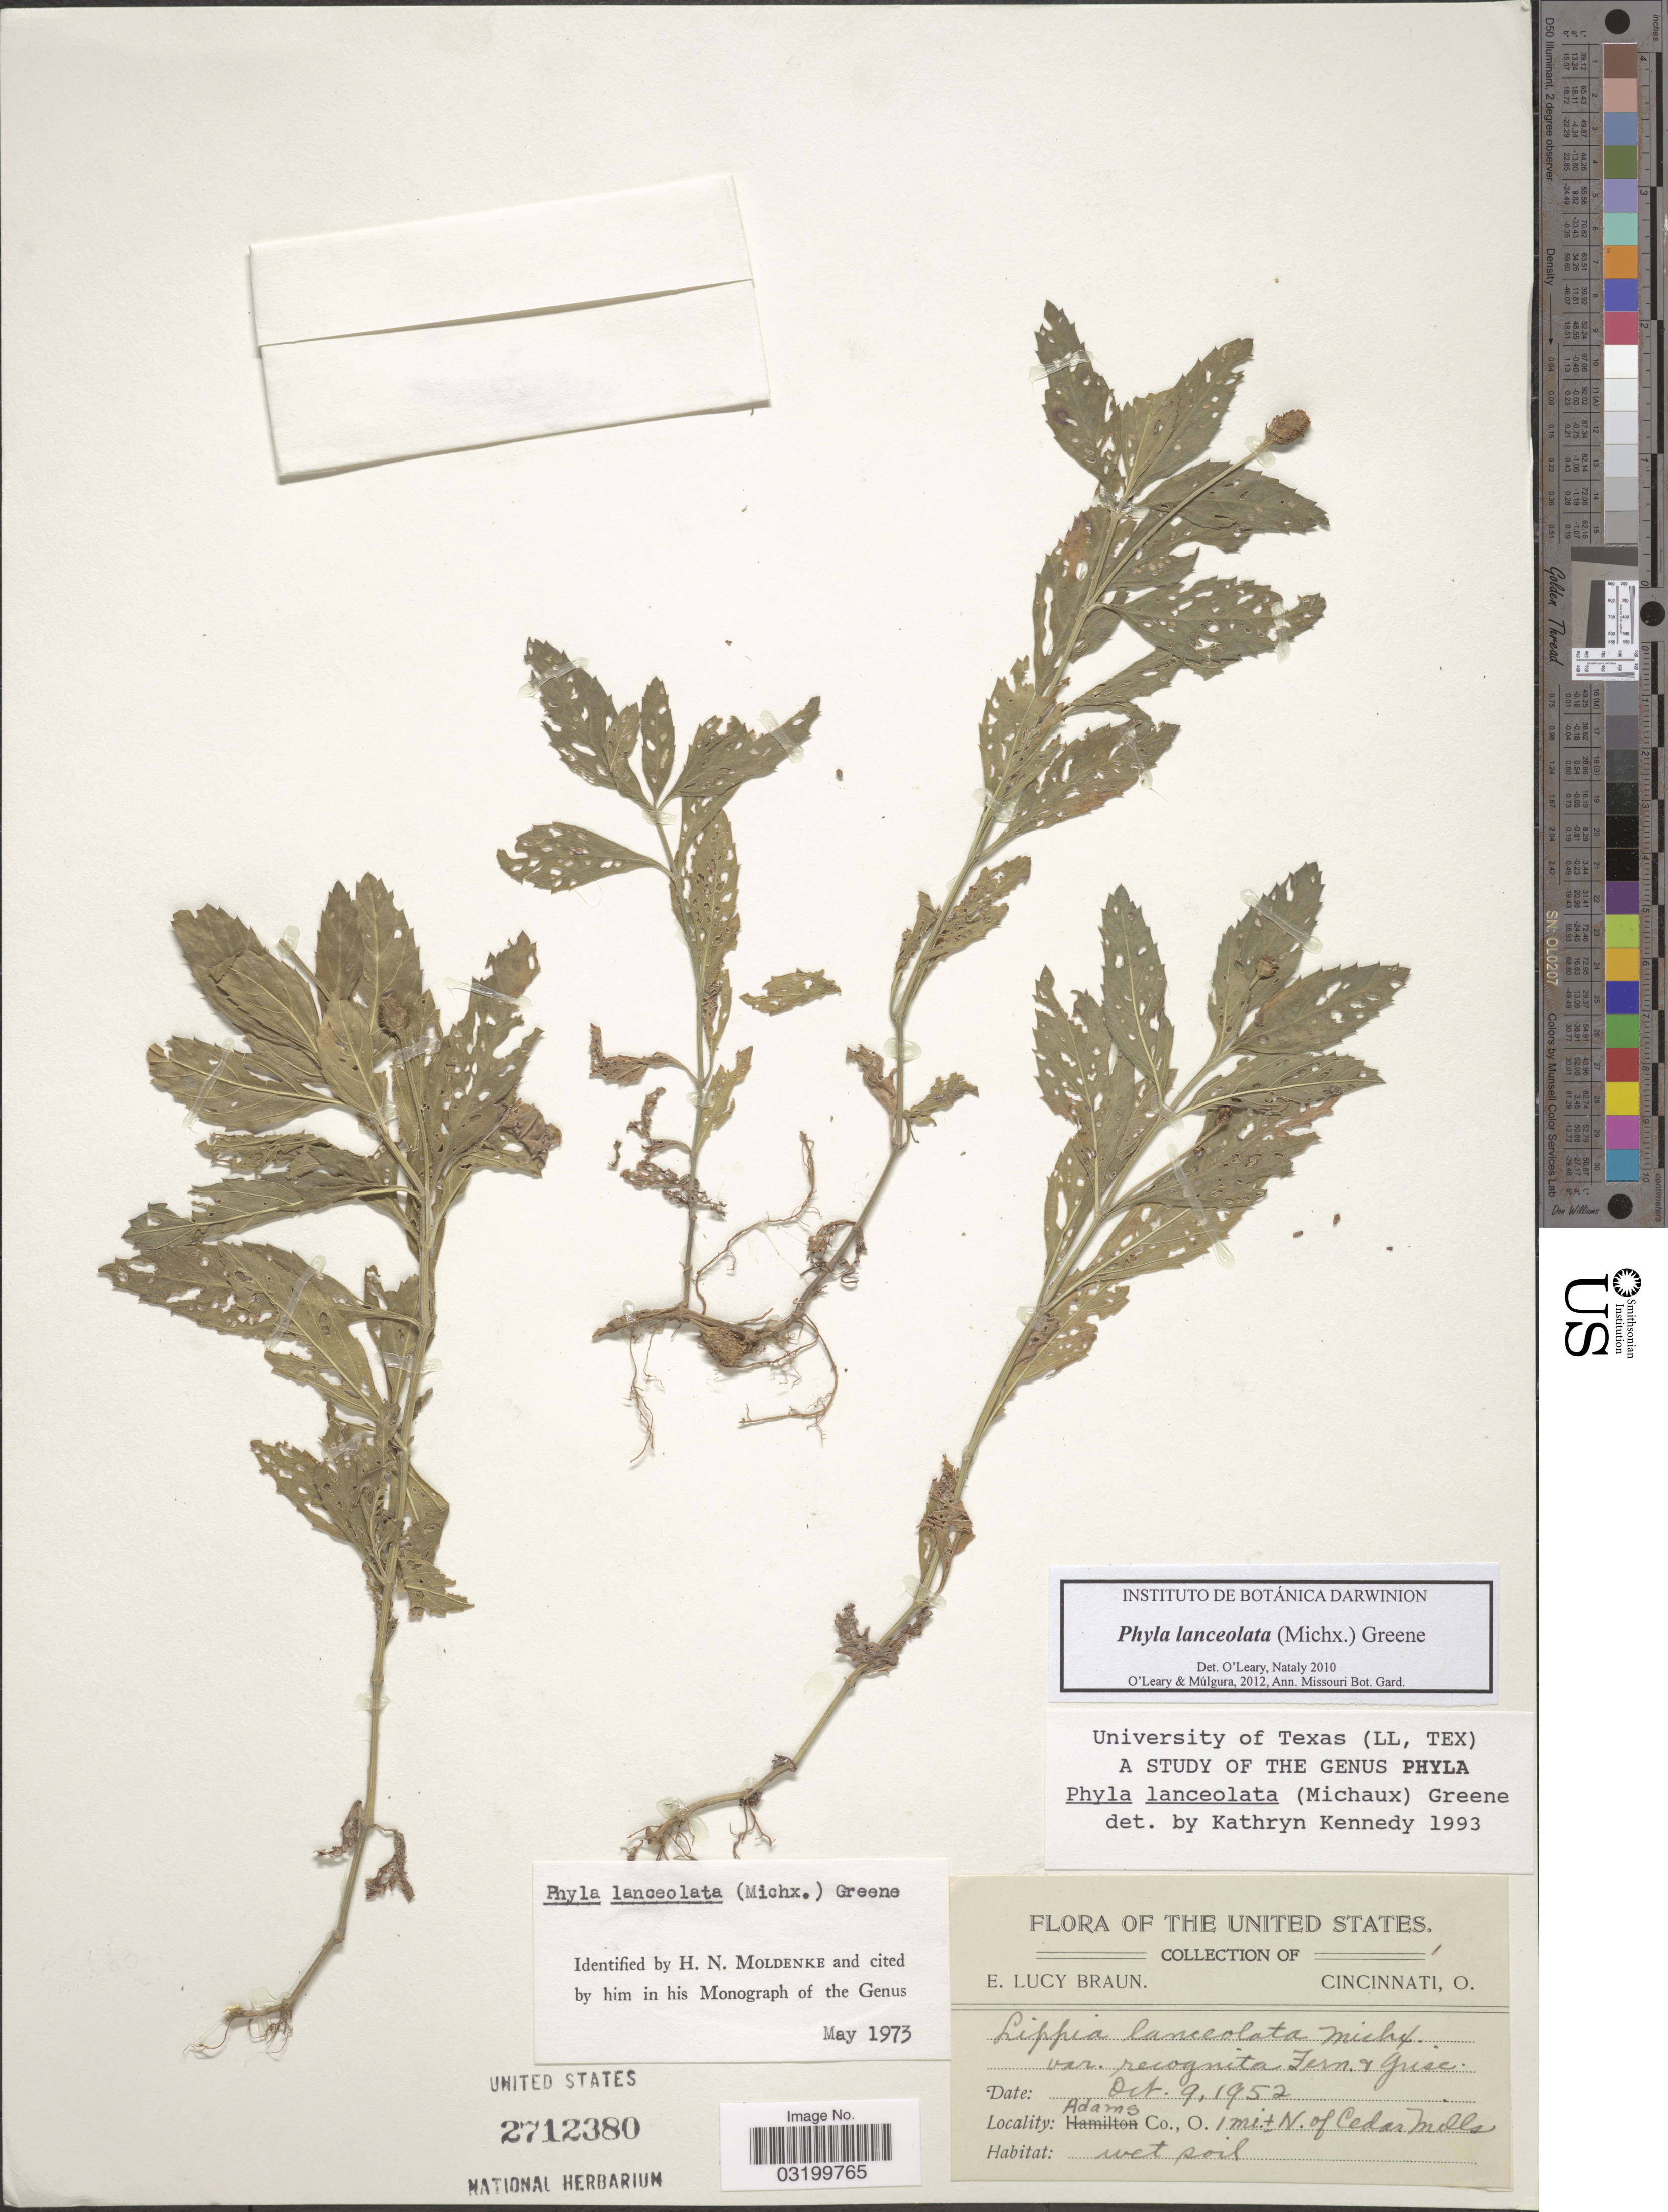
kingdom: Plantae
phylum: Tracheophyta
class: Magnoliopsida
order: Lamiales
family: Verbenaceae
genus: Phyla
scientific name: Phyla lanceolata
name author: (Michx.) Greene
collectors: E. L. Braun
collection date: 1952-10-09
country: United States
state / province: Ohio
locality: Adams Co. 1 mi. ± N. of Cedar Mills.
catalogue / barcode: US 2712380